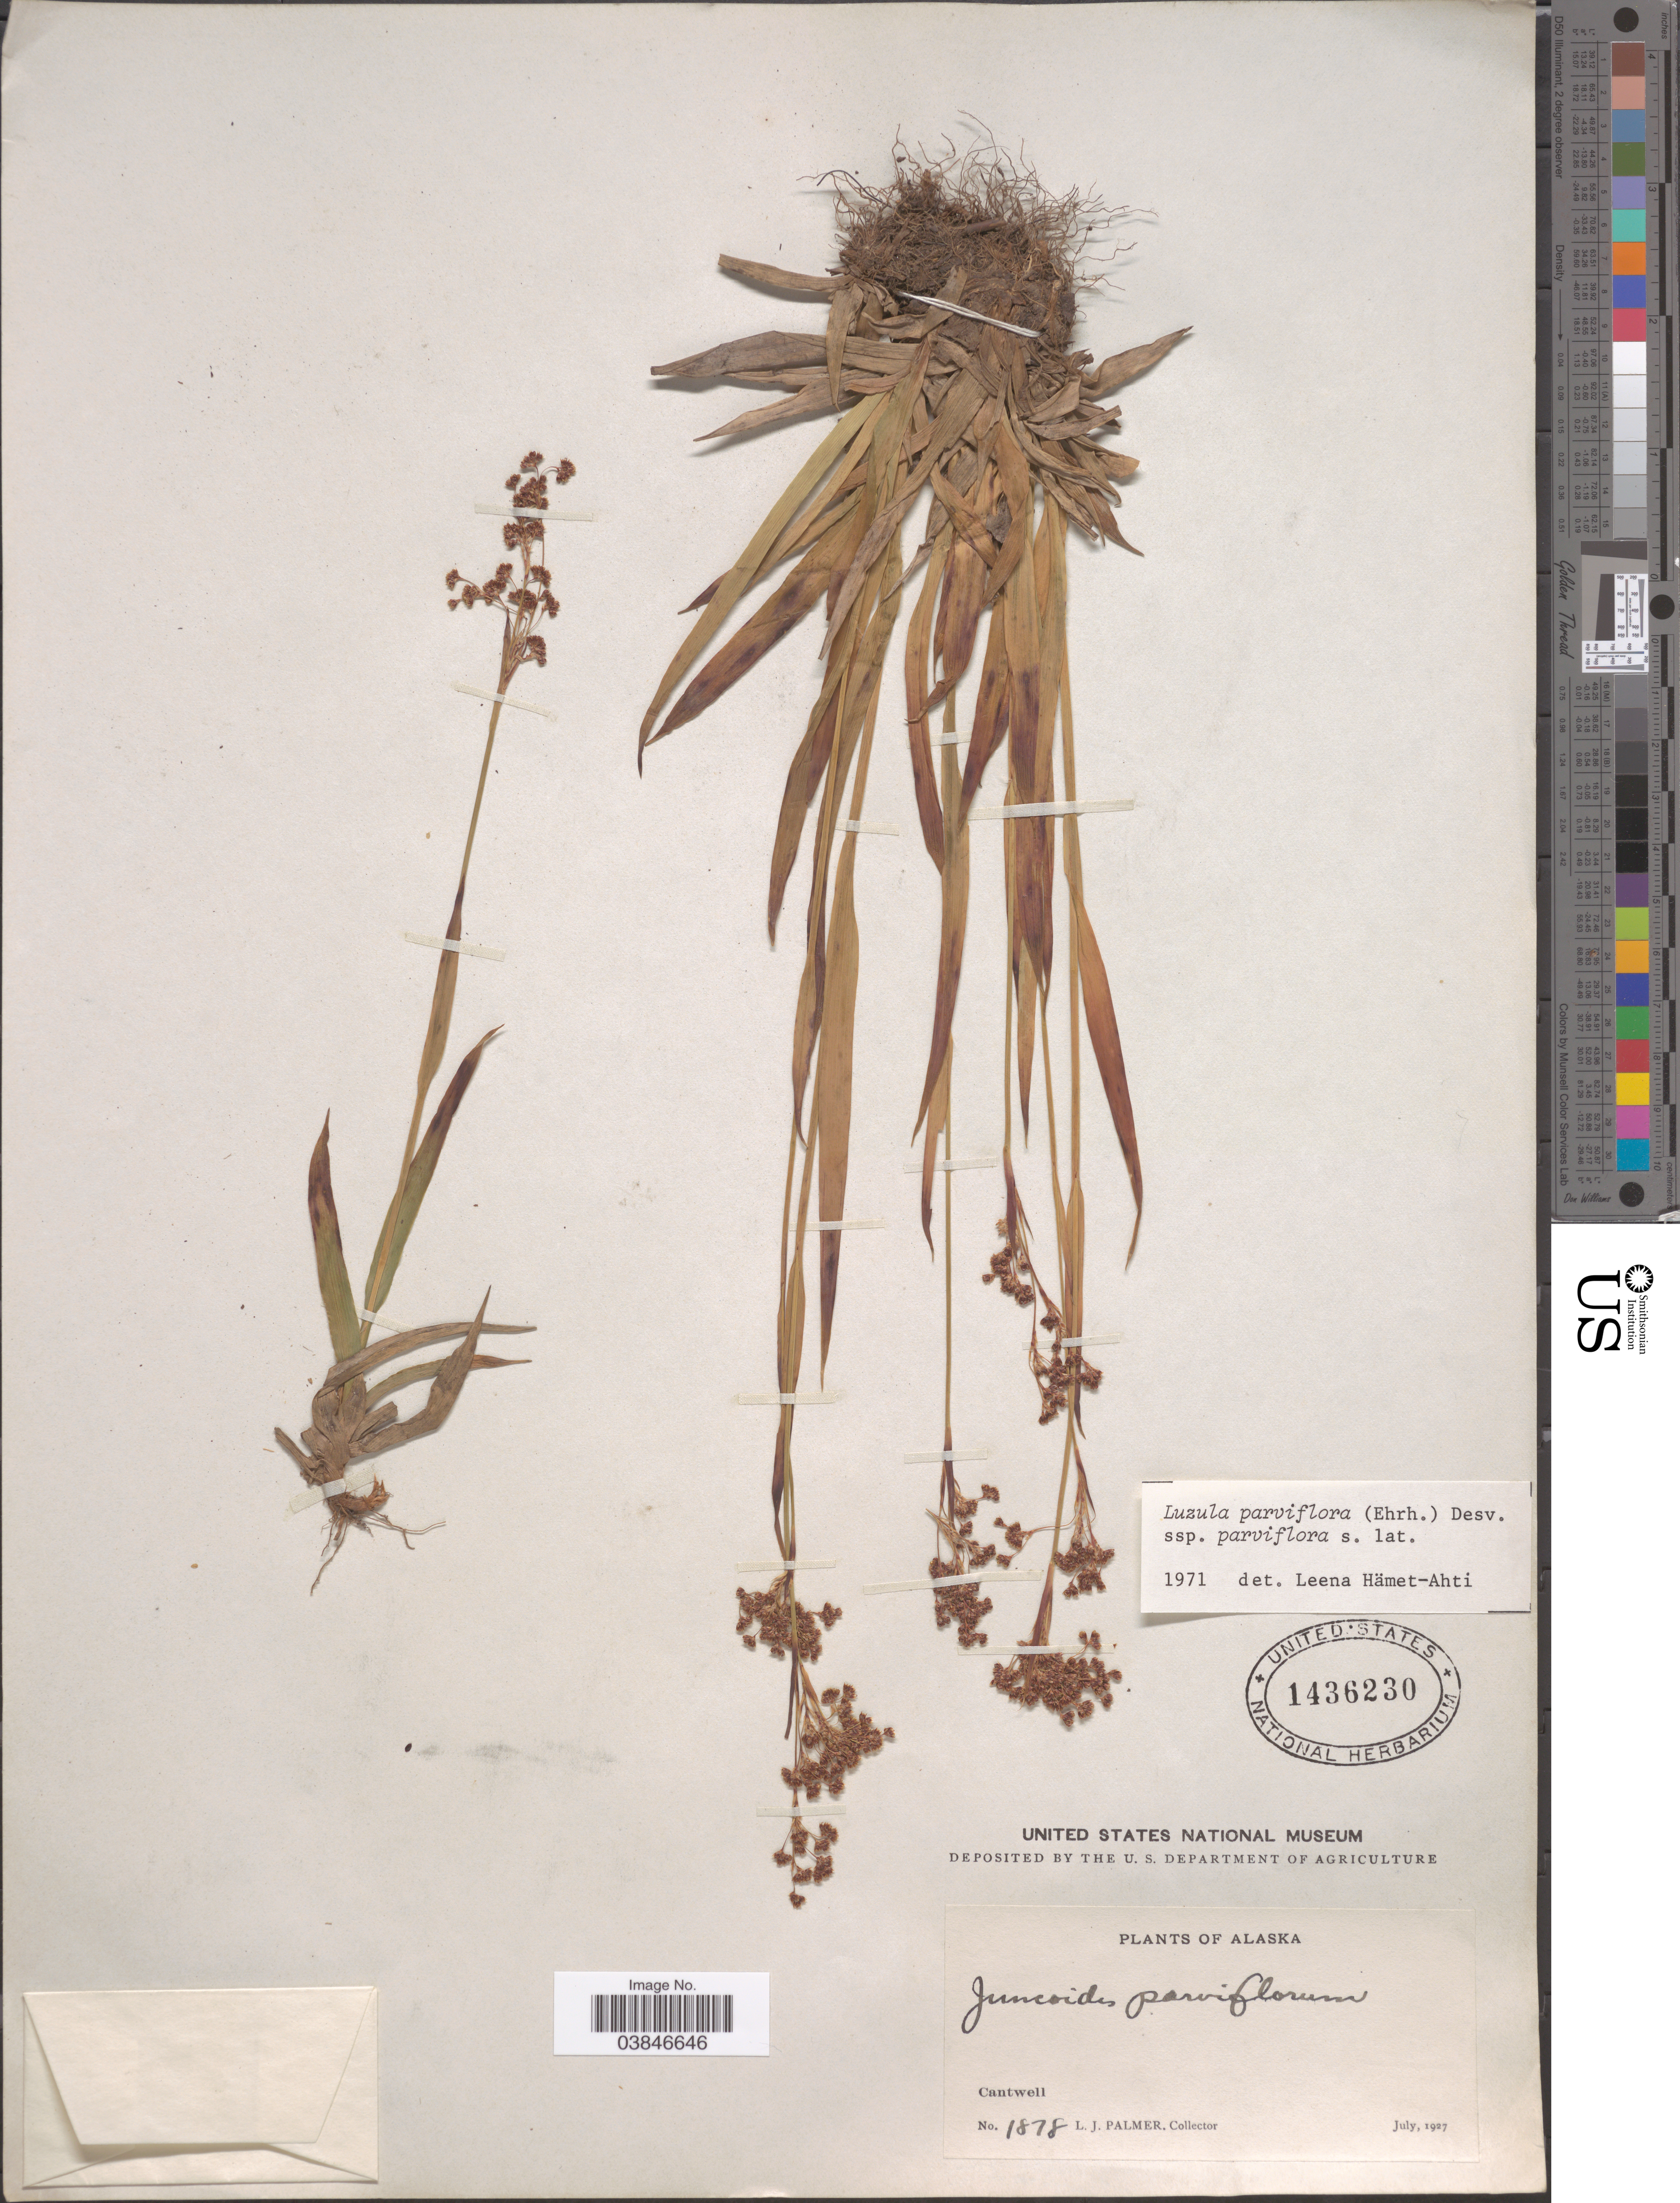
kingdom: Plantae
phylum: Tracheophyta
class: Liliopsida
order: Poales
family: Juncaceae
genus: Luzula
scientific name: Luzula parviflora subsp. parviflora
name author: (Ehrh.) Desv.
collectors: L. J. Palmer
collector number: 1878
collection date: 1927-07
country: United States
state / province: Alaska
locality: Cantwell.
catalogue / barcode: US 1436230